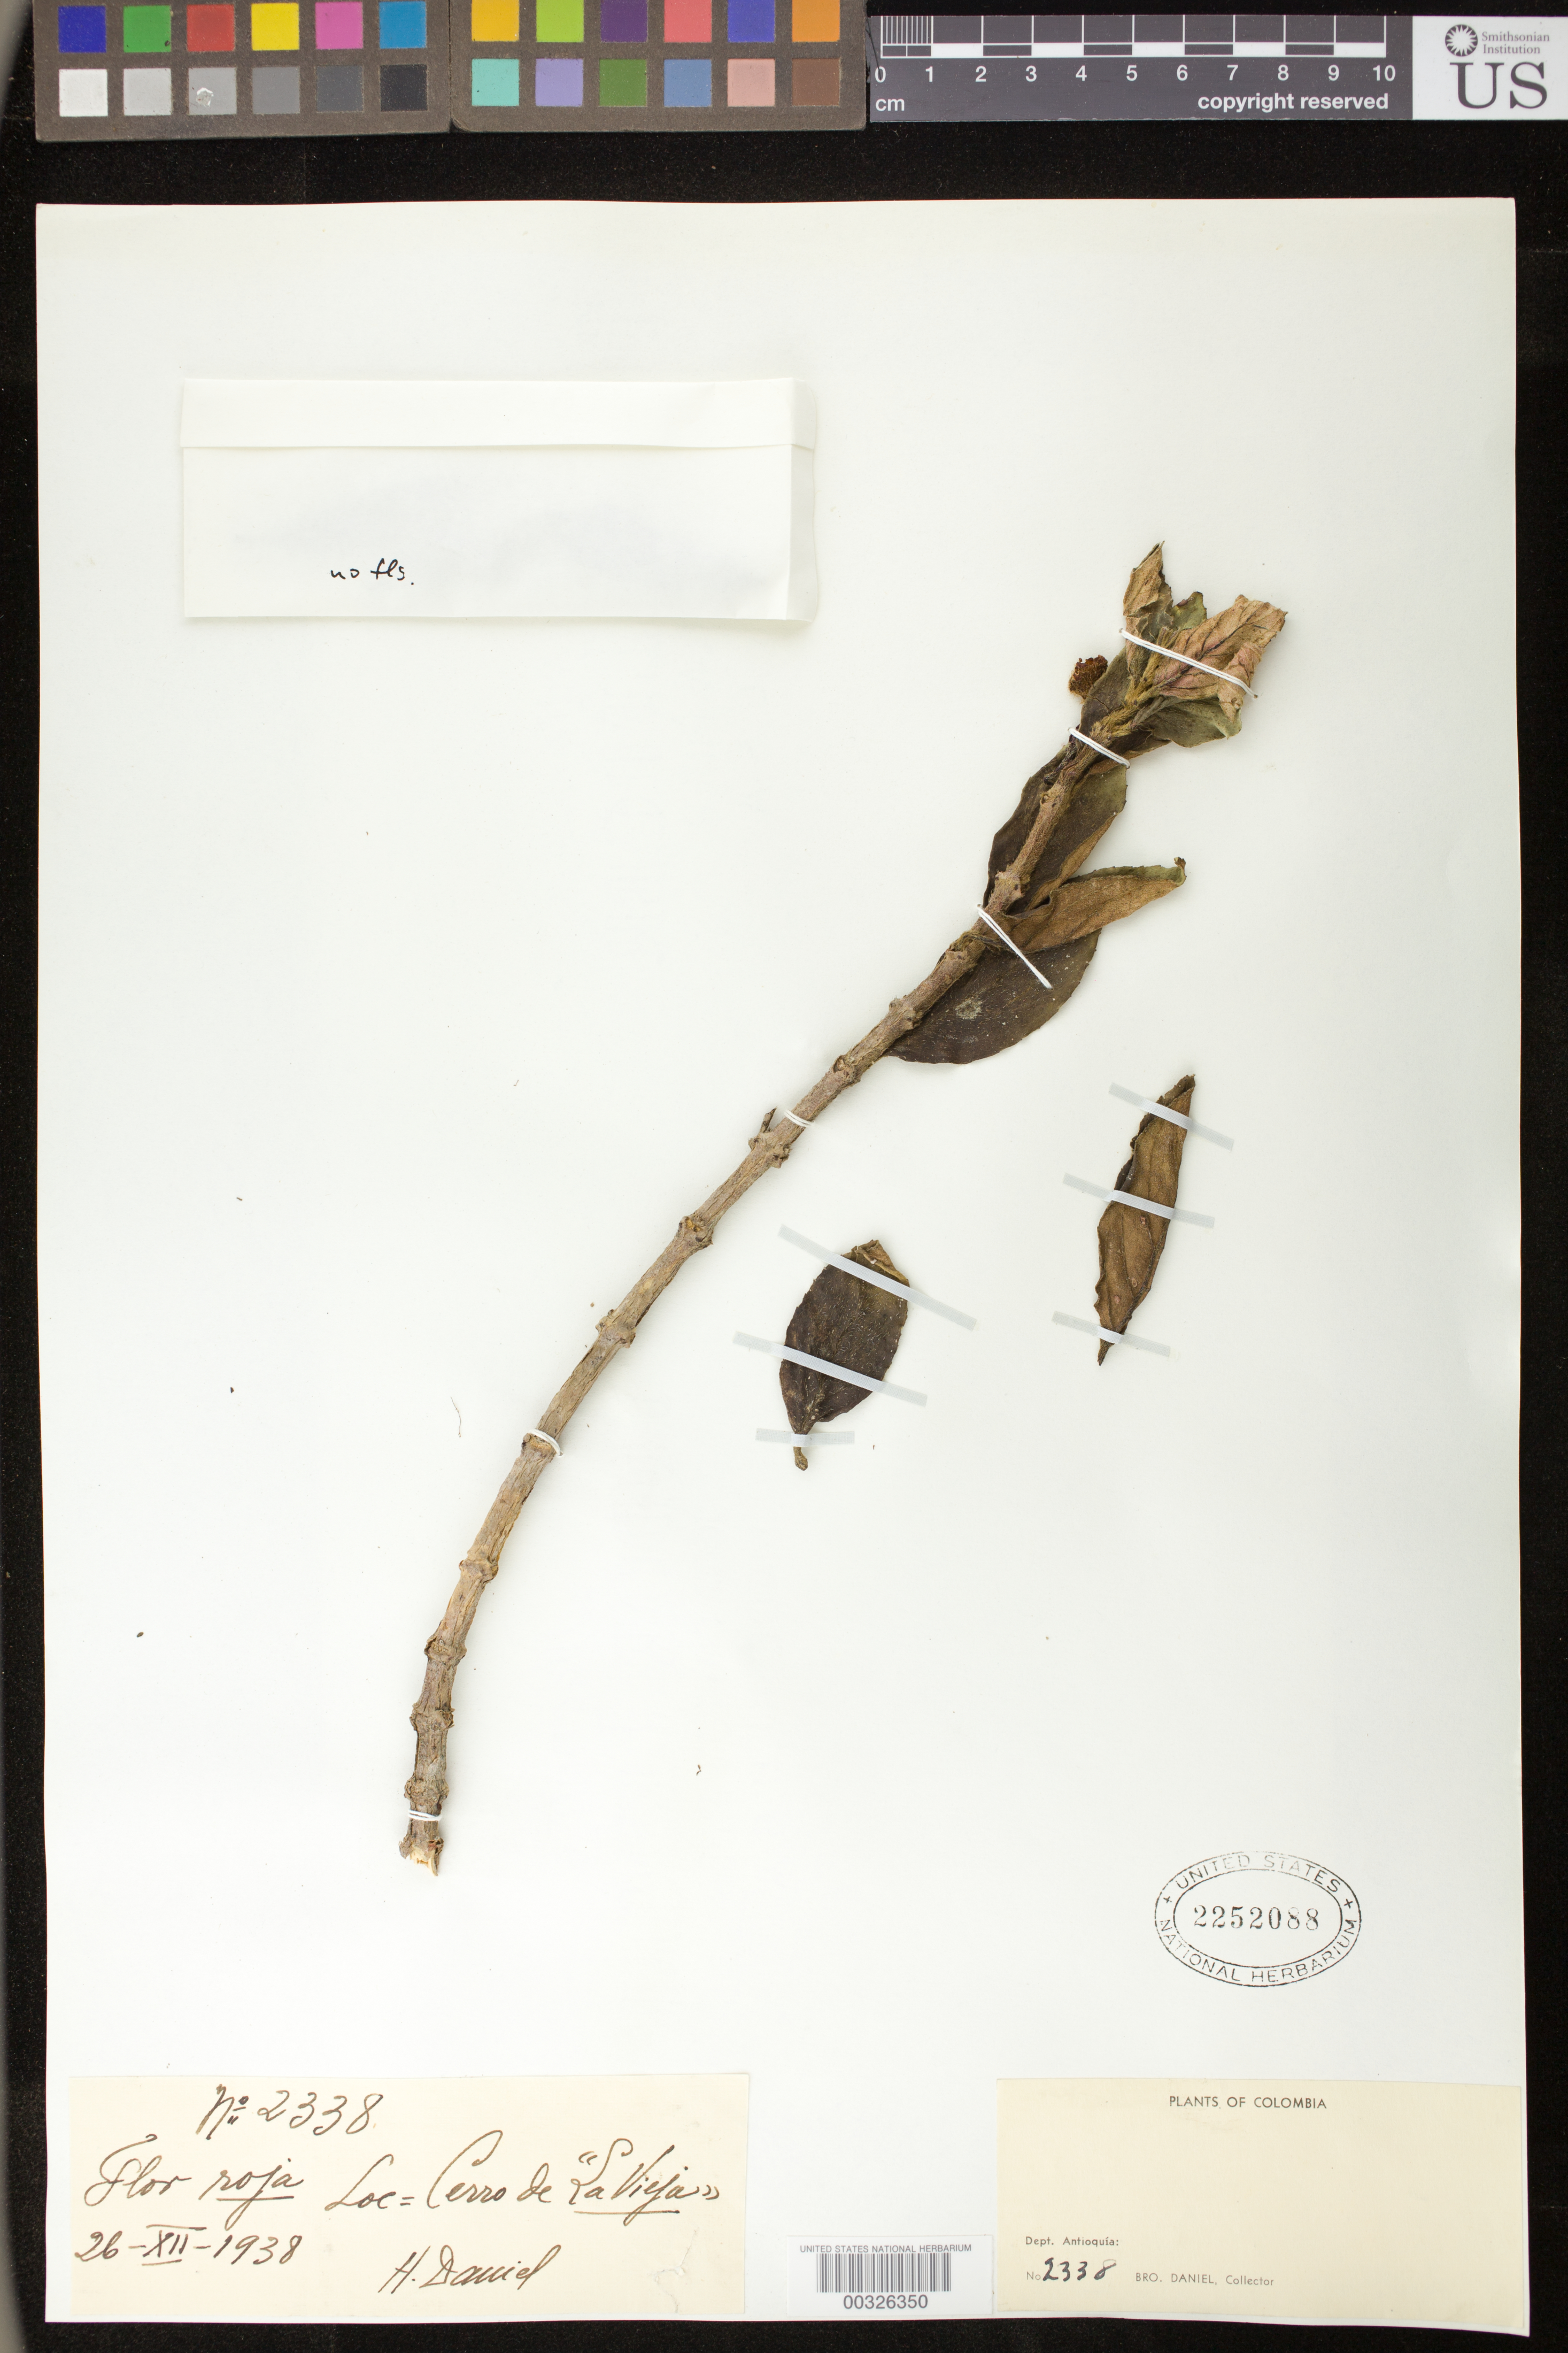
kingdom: Plantae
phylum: Tracheophyta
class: Magnoliopsida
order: Lamiales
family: Gesneriaceae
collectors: Bro. Daniel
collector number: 2338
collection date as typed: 26 Dec 1938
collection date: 1938-12-26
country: Colombia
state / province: Antioquia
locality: Cerro de "La Vieja"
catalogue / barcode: US 2252088